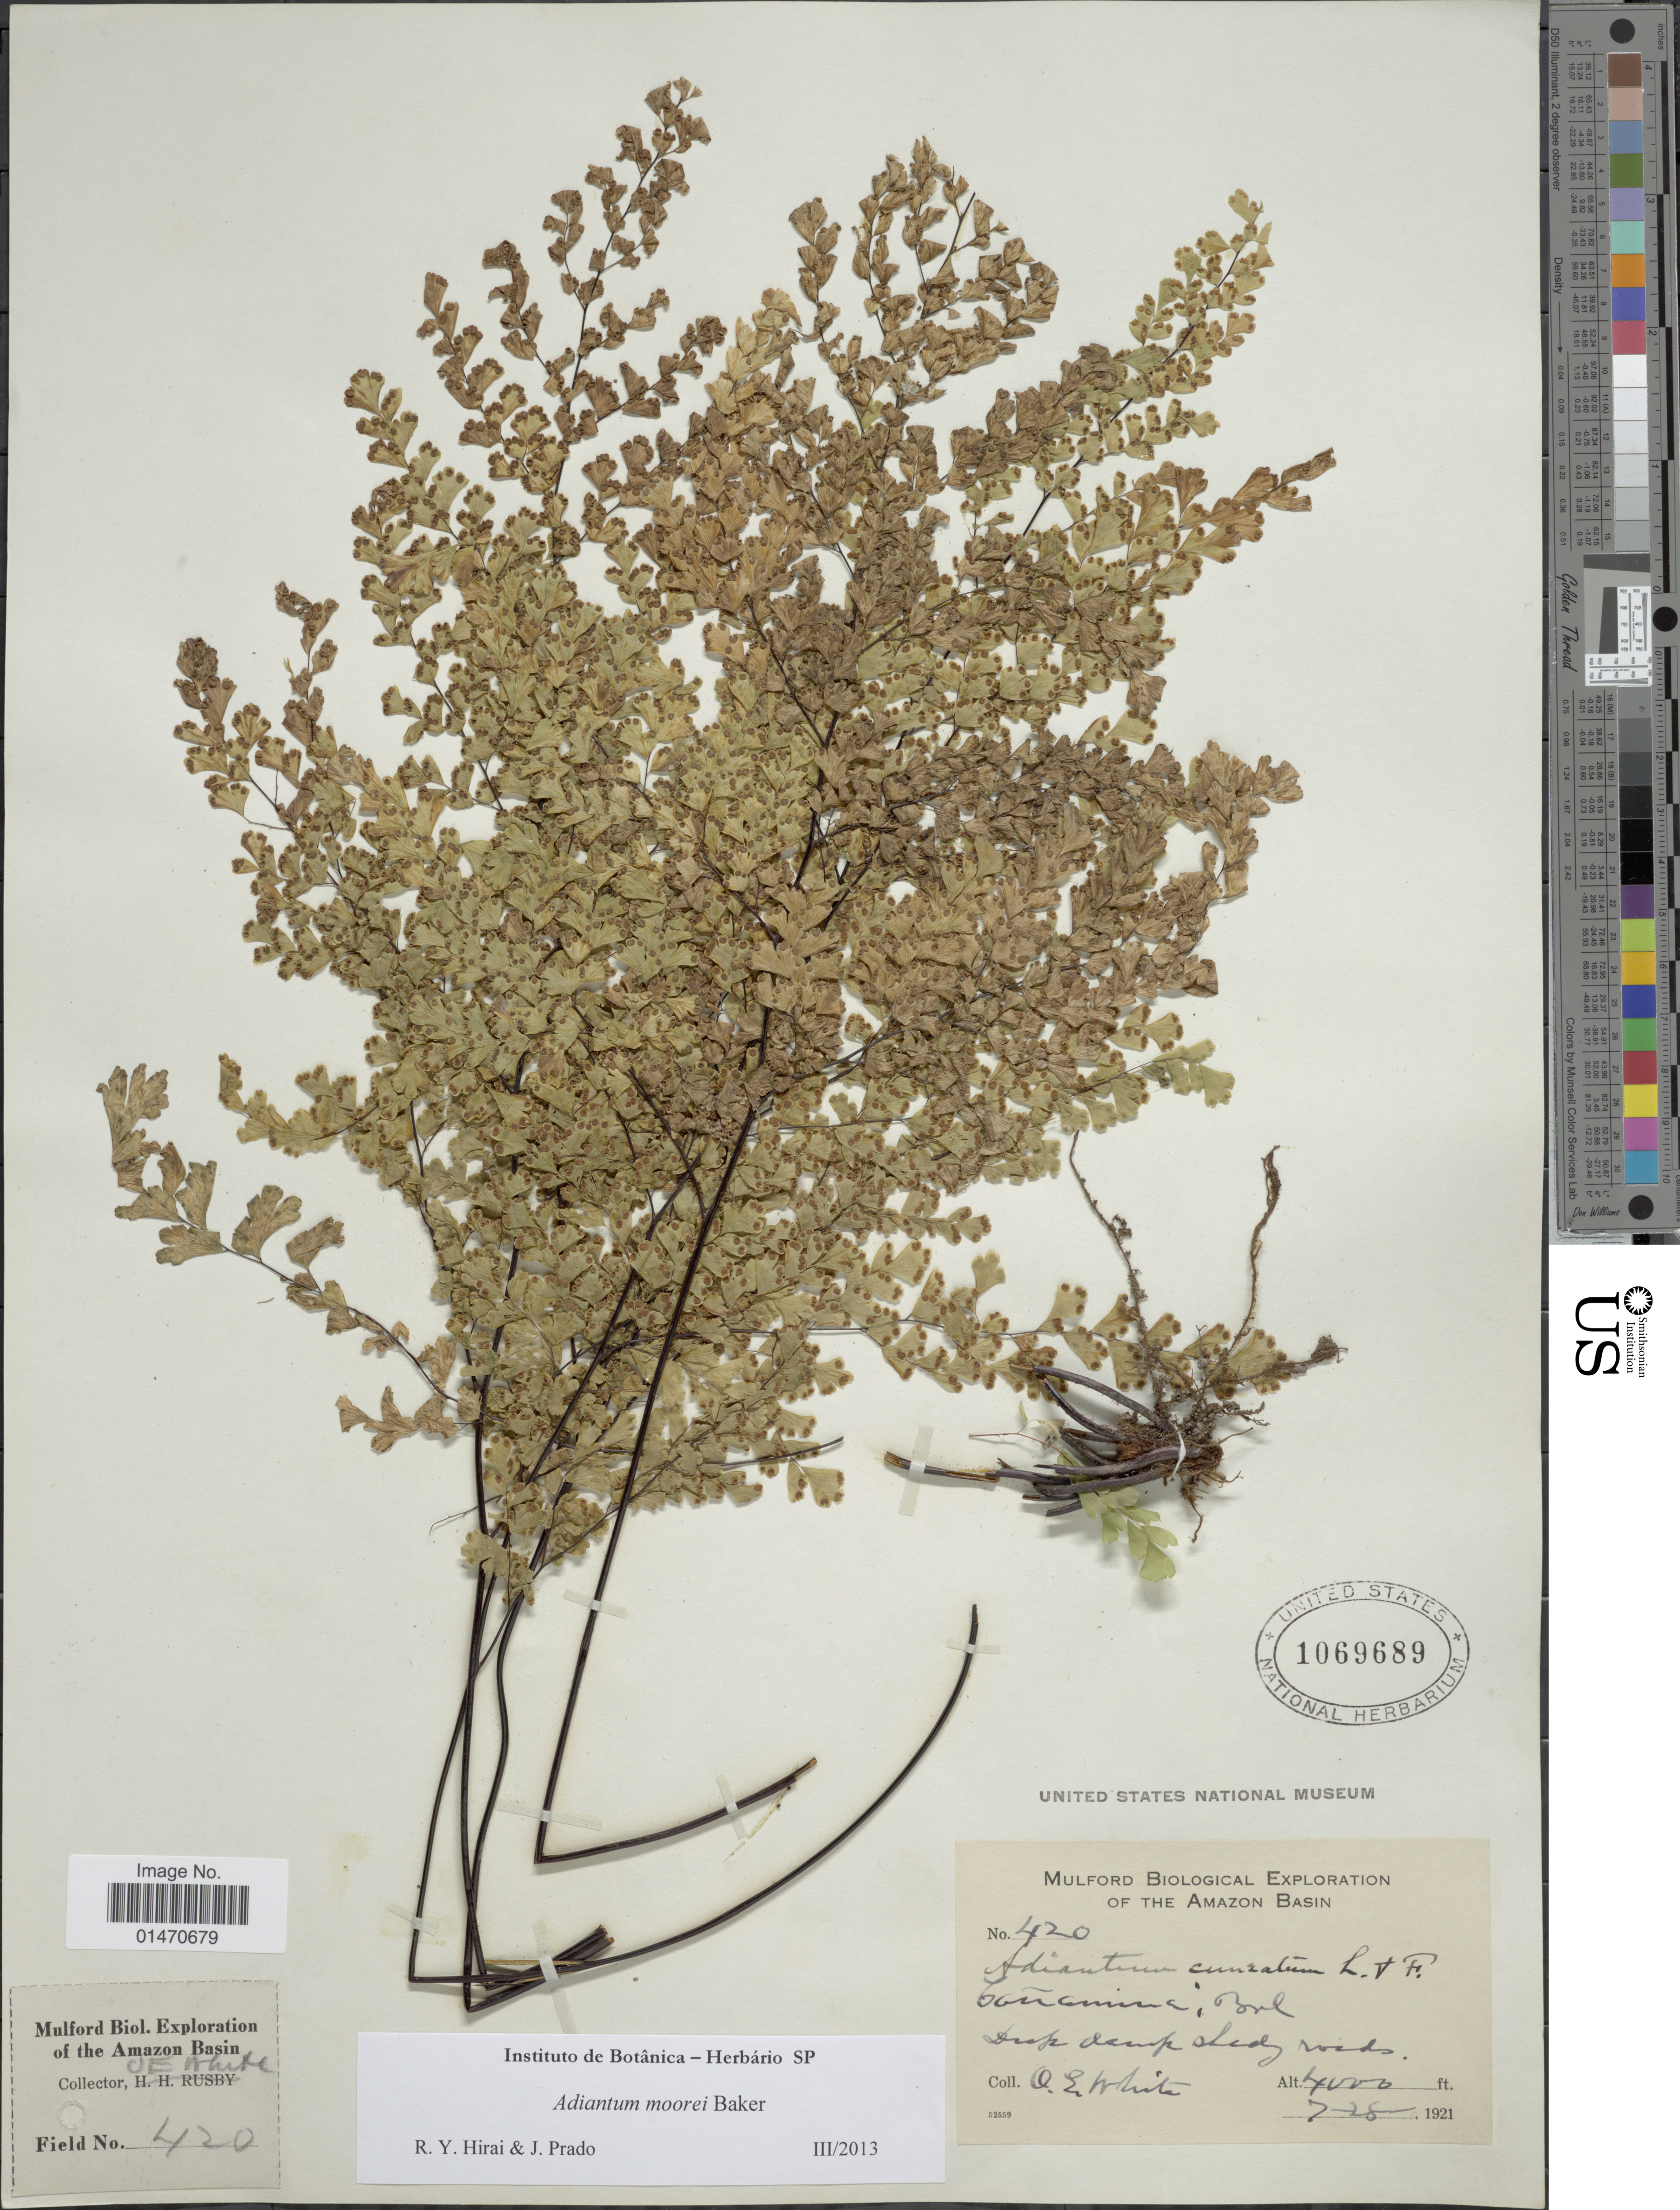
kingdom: Plantae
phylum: Tracheophyta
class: Polypodiopsida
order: Polypodiales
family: Pteridaceae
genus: Adiantum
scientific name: Adiantum moorei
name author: Baker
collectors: O. E. White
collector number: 420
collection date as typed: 7-28-1921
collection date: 1921-07-28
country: Bolivia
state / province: La Paz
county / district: Inquisivi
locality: Cañamina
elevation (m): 1219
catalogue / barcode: US 1069689